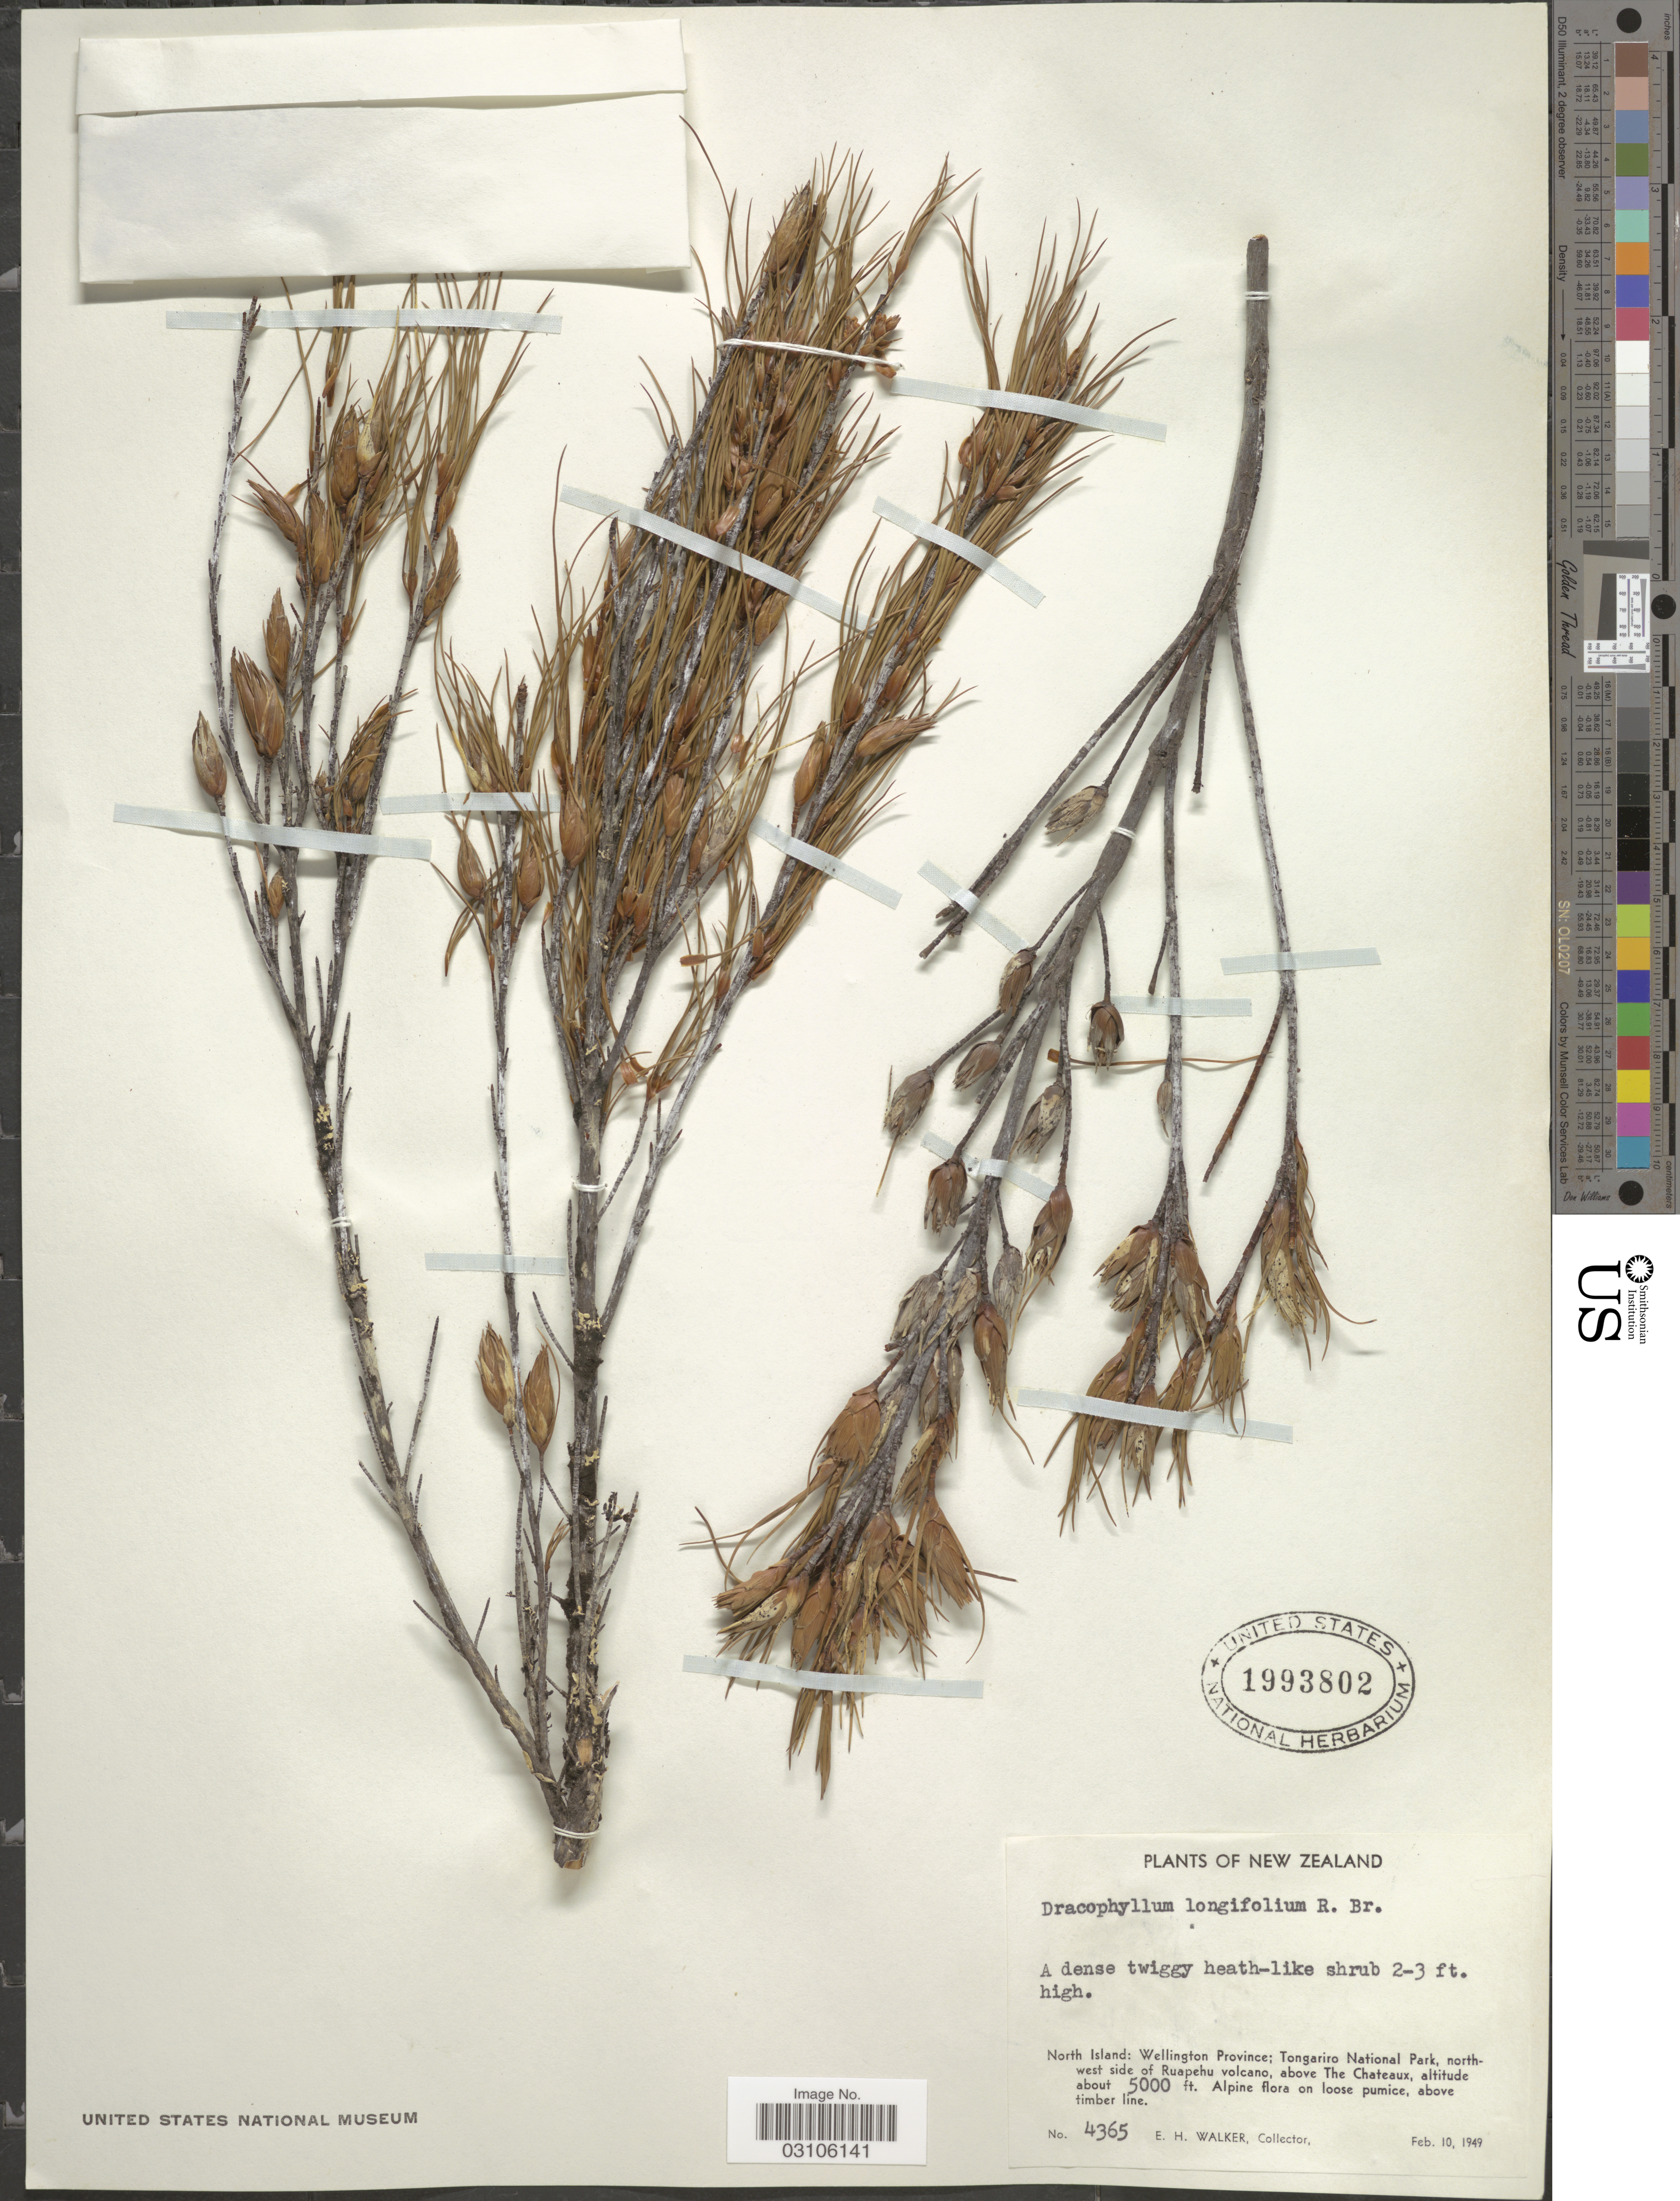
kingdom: Plantae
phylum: Tracheophyta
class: Magnoliopsida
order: Ericales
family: Ericaceae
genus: Dracophyllum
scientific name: Dracophyllum longifolium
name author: (J.R. Forst. & G. Forst.) R. Br. ex Roem. & Schult.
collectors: E. H. Walker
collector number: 4365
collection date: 1949-02-10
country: New Zealand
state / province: Wellington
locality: North Island. Tongariro National Park, northwest side of Ruapehu volcano, above The Chateaux.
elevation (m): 1524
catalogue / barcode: US 1993802